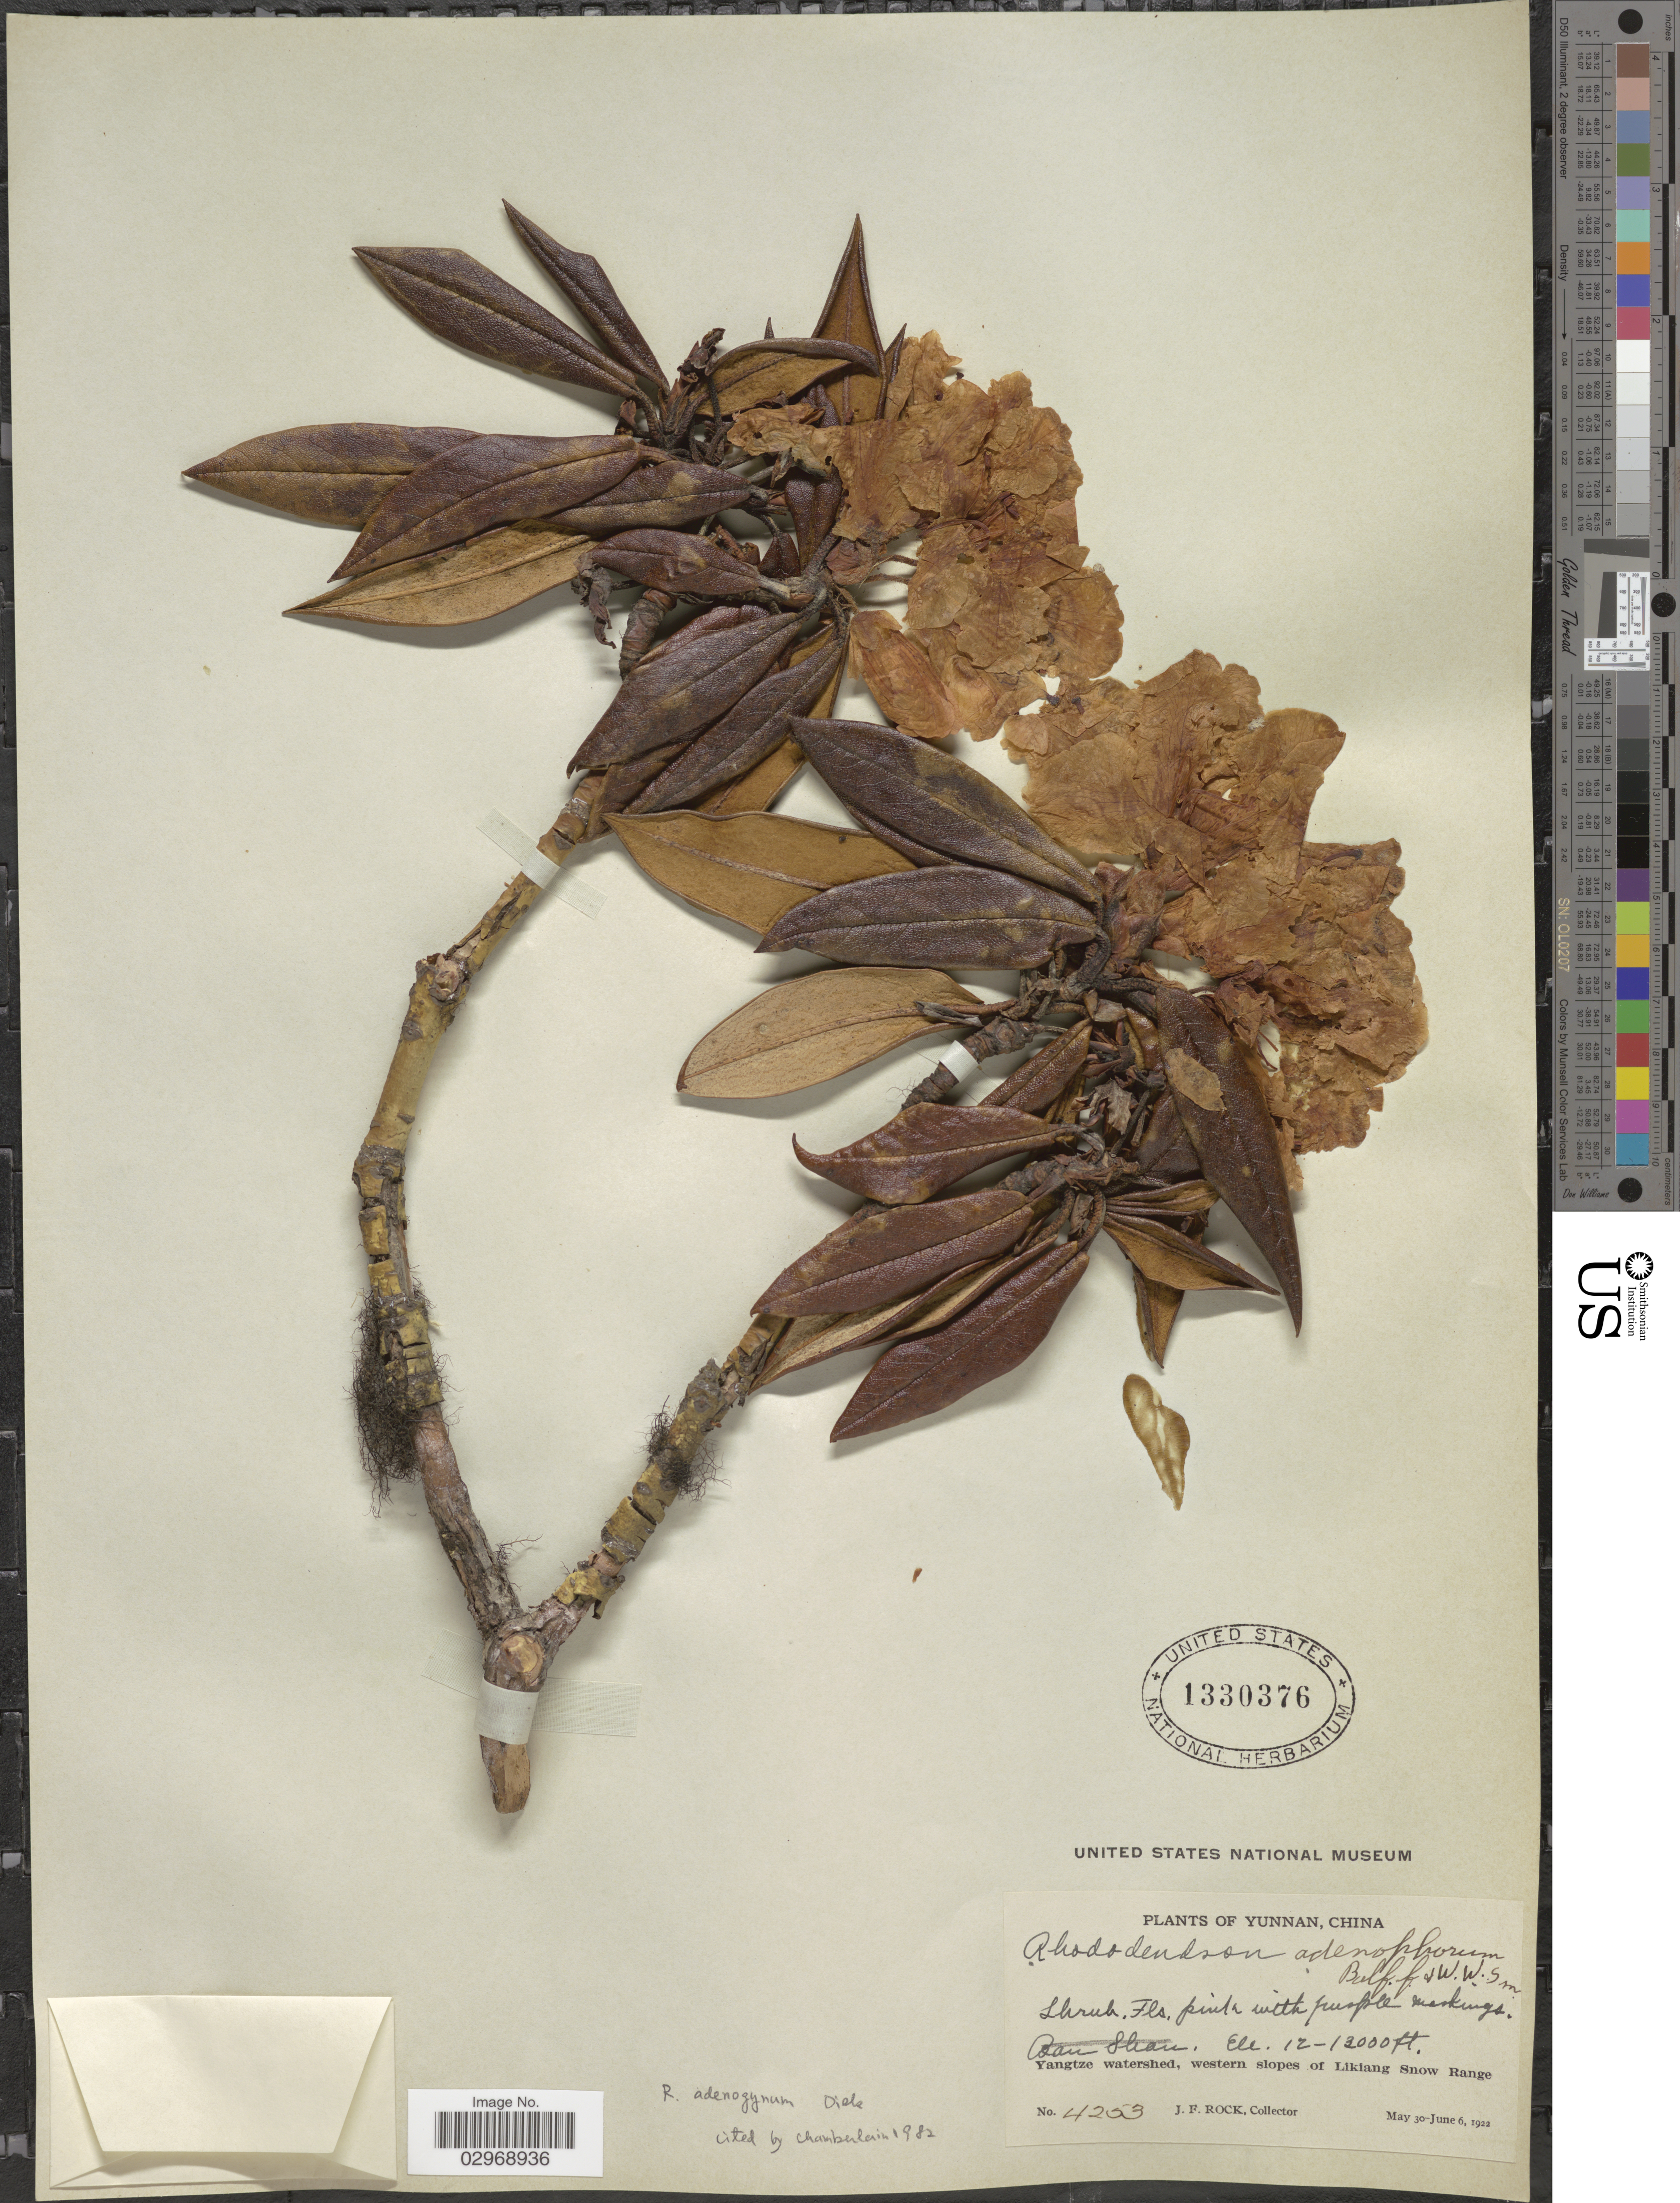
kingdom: Plantae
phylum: Tracheophyta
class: Magnoliopsida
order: Ericales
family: Ericaceae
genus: Rhododendron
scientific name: Rhododendron adenogynum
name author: Diels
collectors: J. Rock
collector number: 4253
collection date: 1922-05-30/1922-06-06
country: China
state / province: Yunnan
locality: Yangtze watershed, western slopes of Likiang Snow Range.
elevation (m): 3658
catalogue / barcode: US 1330376